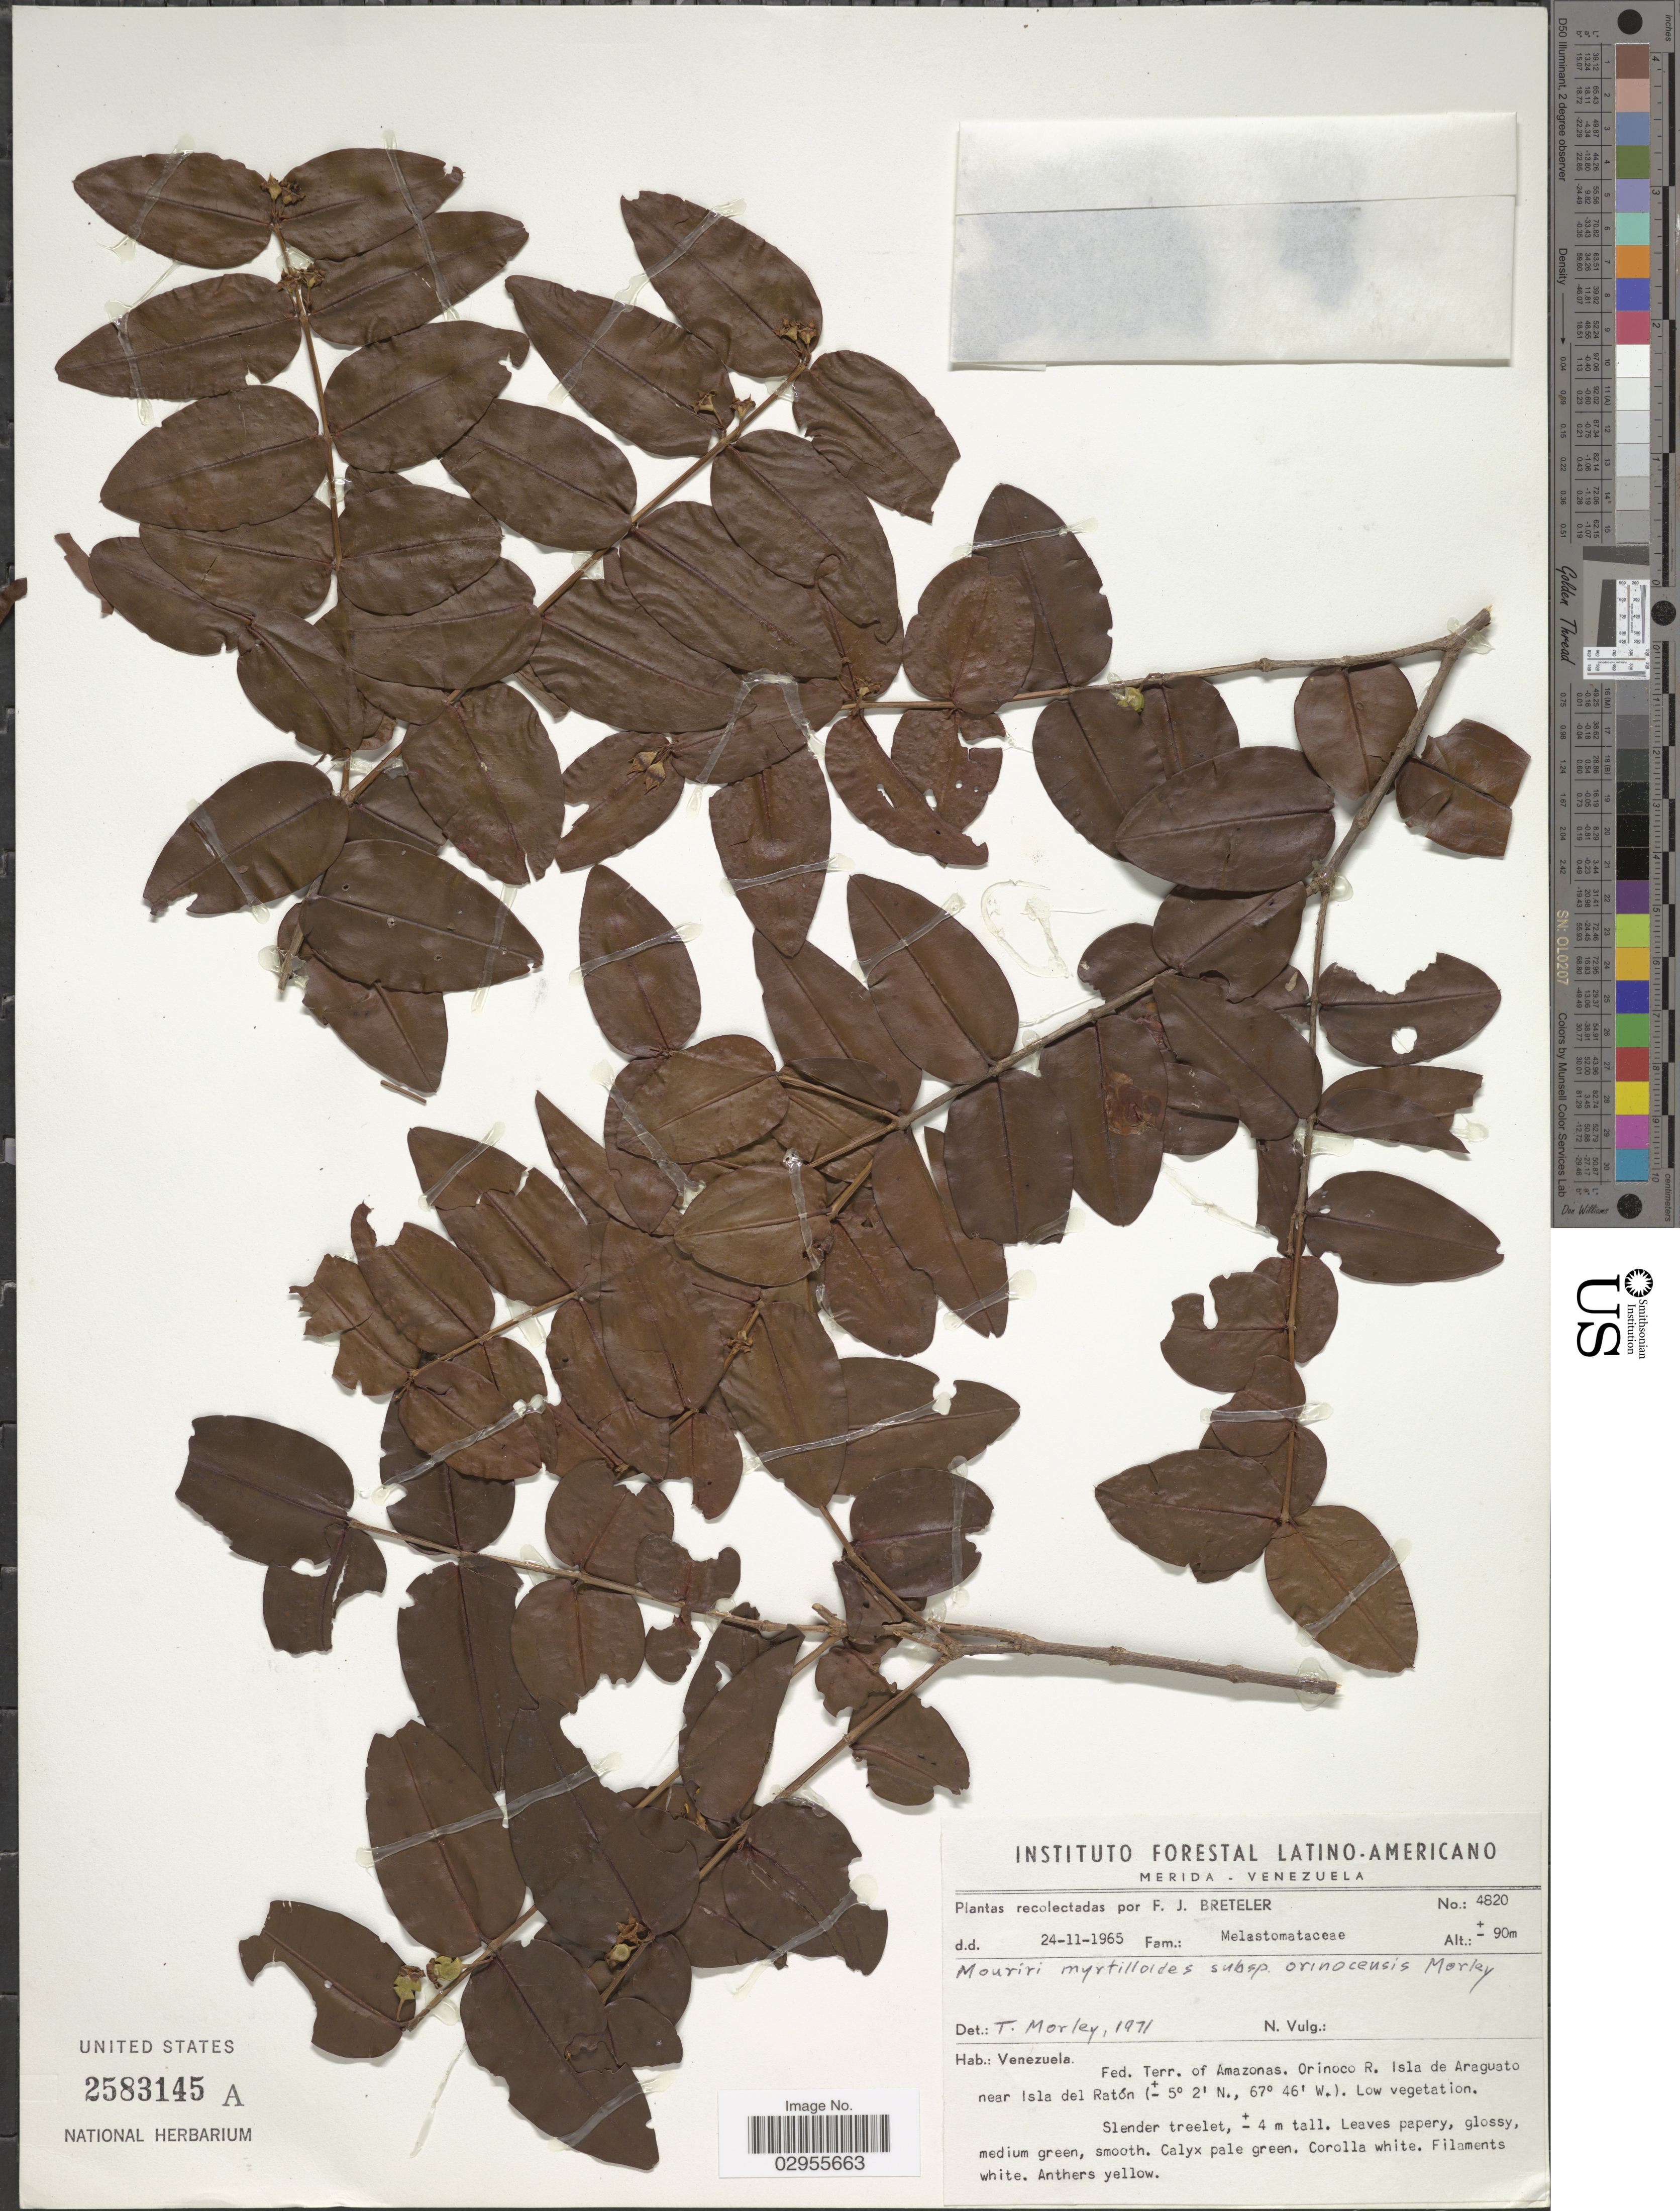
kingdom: Plantae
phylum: Tracheophyta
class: Magnoliopsida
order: Myrtales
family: Melastomataceae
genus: Mouriri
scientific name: Mouriri myrtilloides subsp. parvifolia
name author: (Benth.) Morley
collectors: F. J. Breteler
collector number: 4820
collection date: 1965-11-24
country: Venezuela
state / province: Amazonas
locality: Fed. Terr. of Amazonas. Orinoco R. Isla de Araguato near Isla del Ratón.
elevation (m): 90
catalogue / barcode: US 2583145A